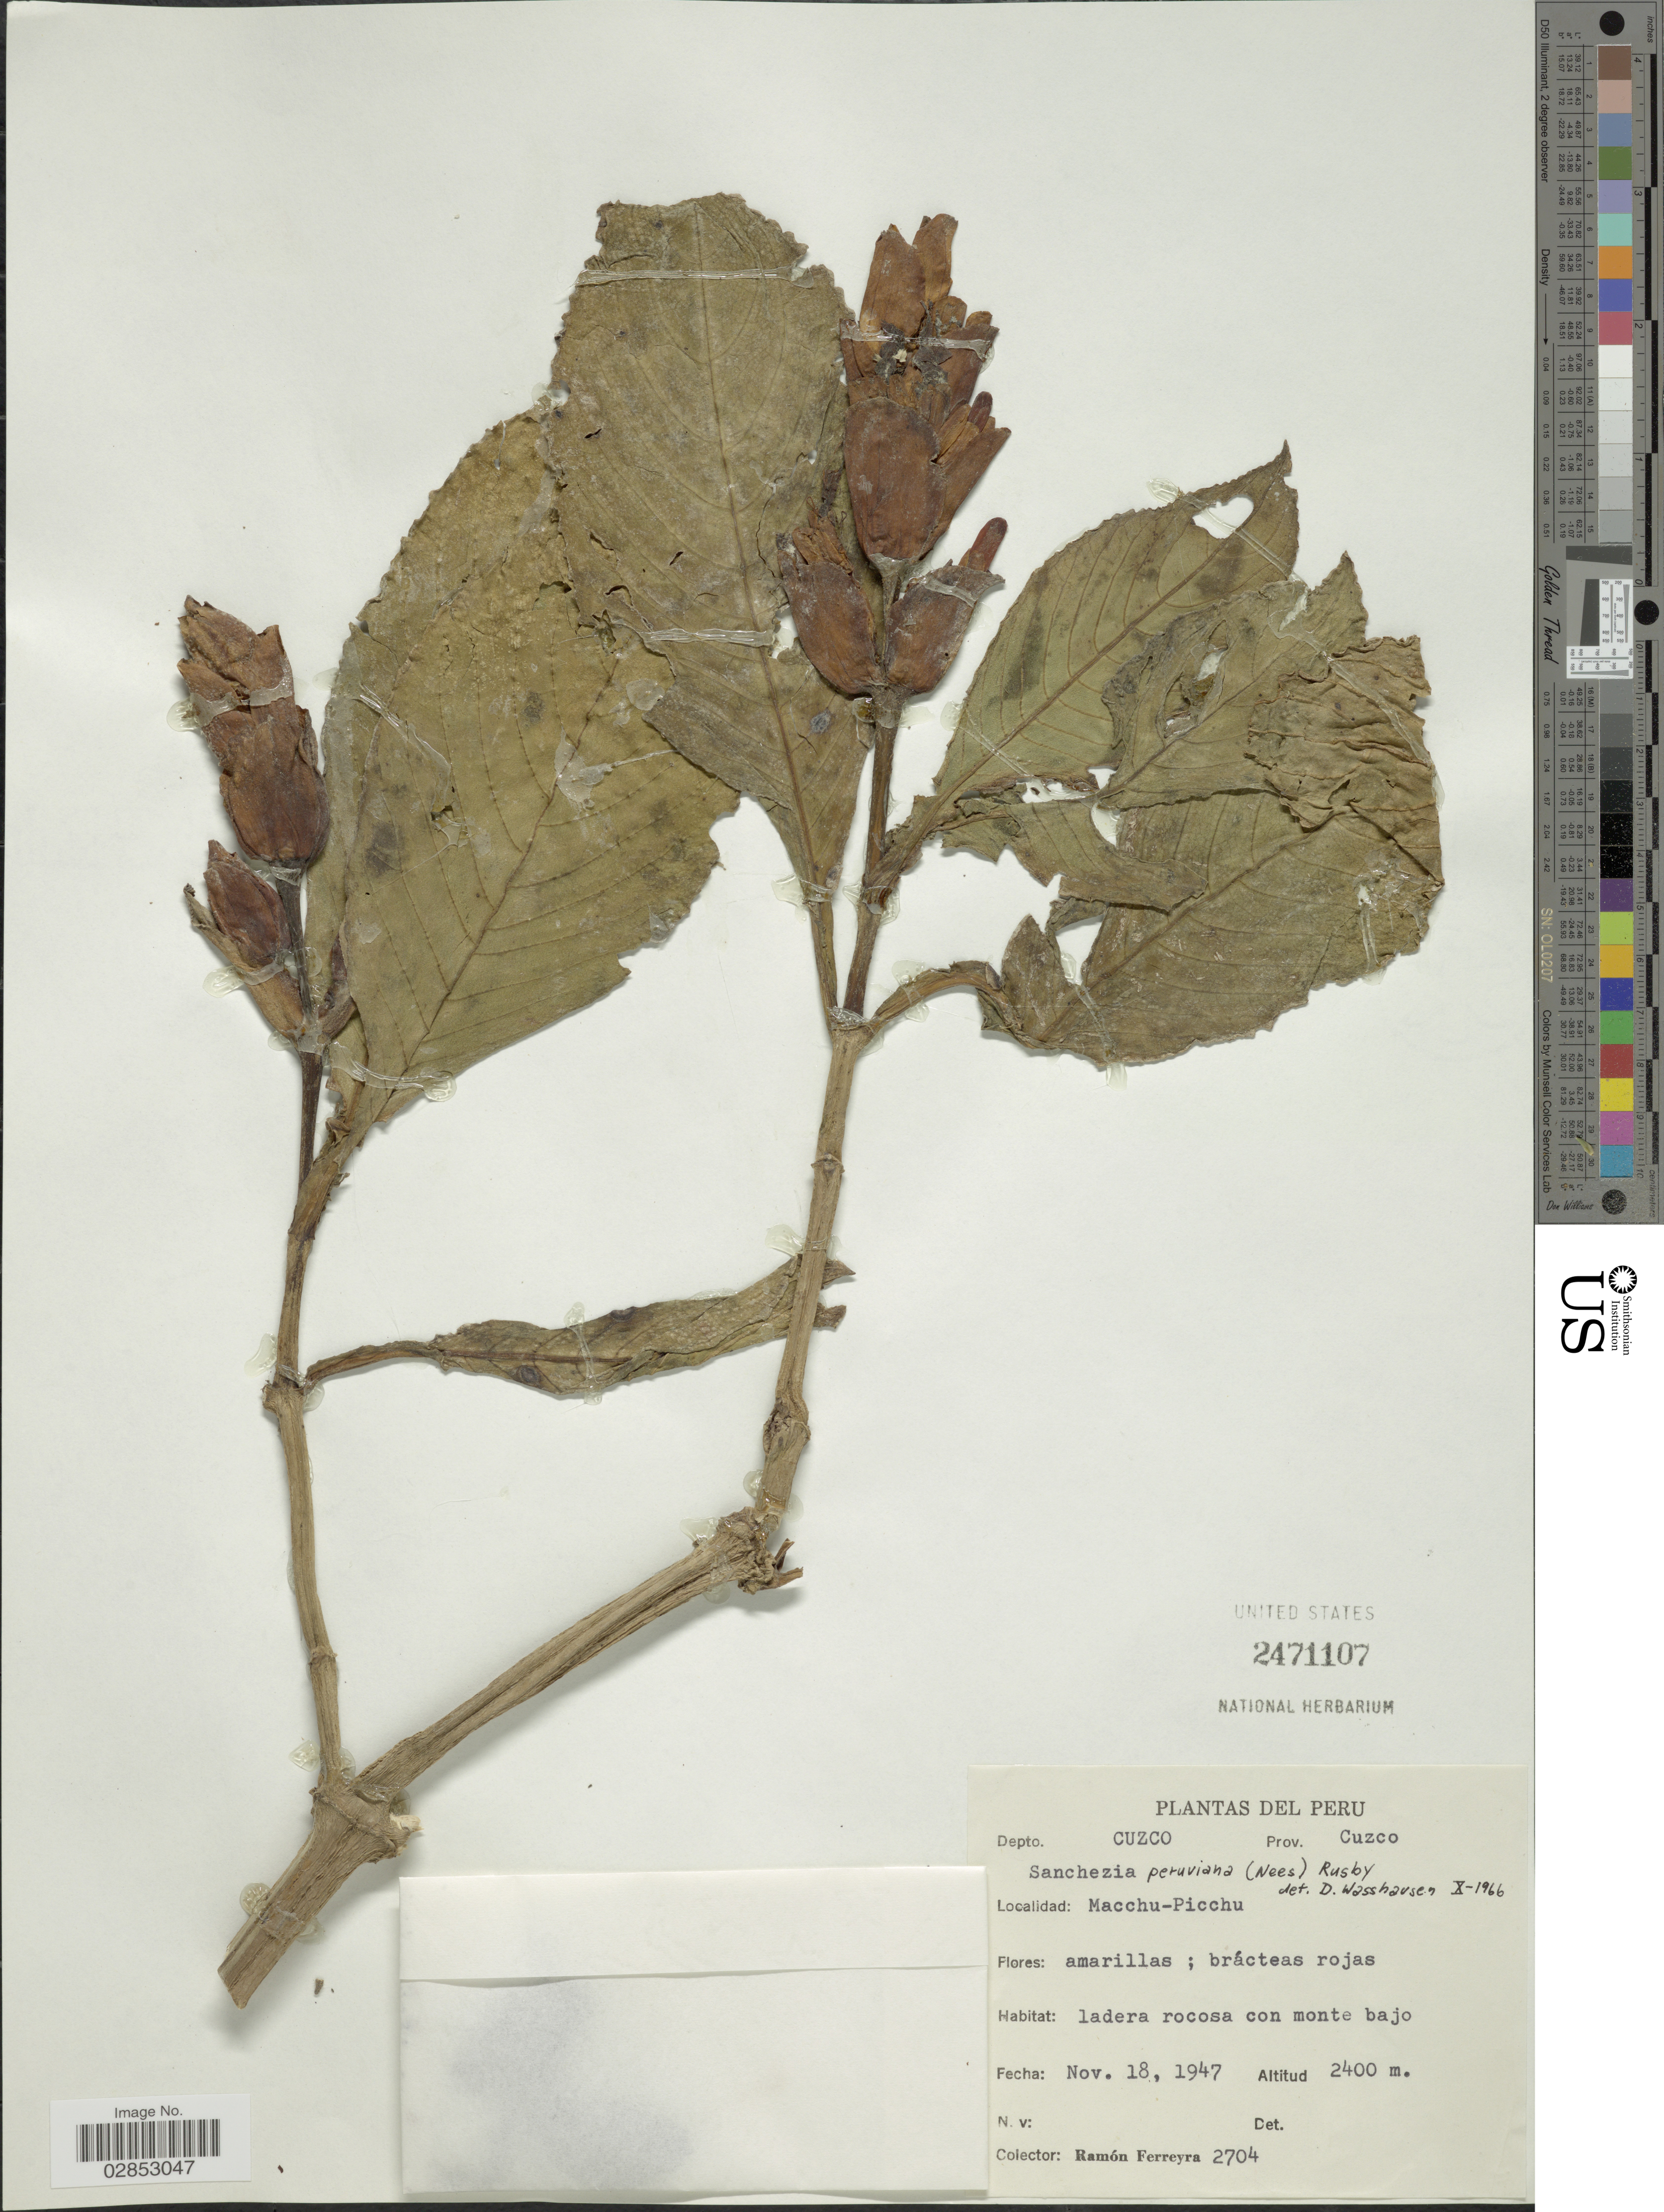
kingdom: Plantae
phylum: Tracheophyta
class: Magnoliopsida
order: Lamiales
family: Acanthaceae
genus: Sanchezia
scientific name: Sanchezia oblonga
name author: Ruiz & Pav.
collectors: R. A. Ferreyra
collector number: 2704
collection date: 1947-11-18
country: Peru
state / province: Cusco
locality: Depto. Cuzco, Prov. Cuzco, Machu-Picchu.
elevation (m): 2400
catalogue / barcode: US 2471107